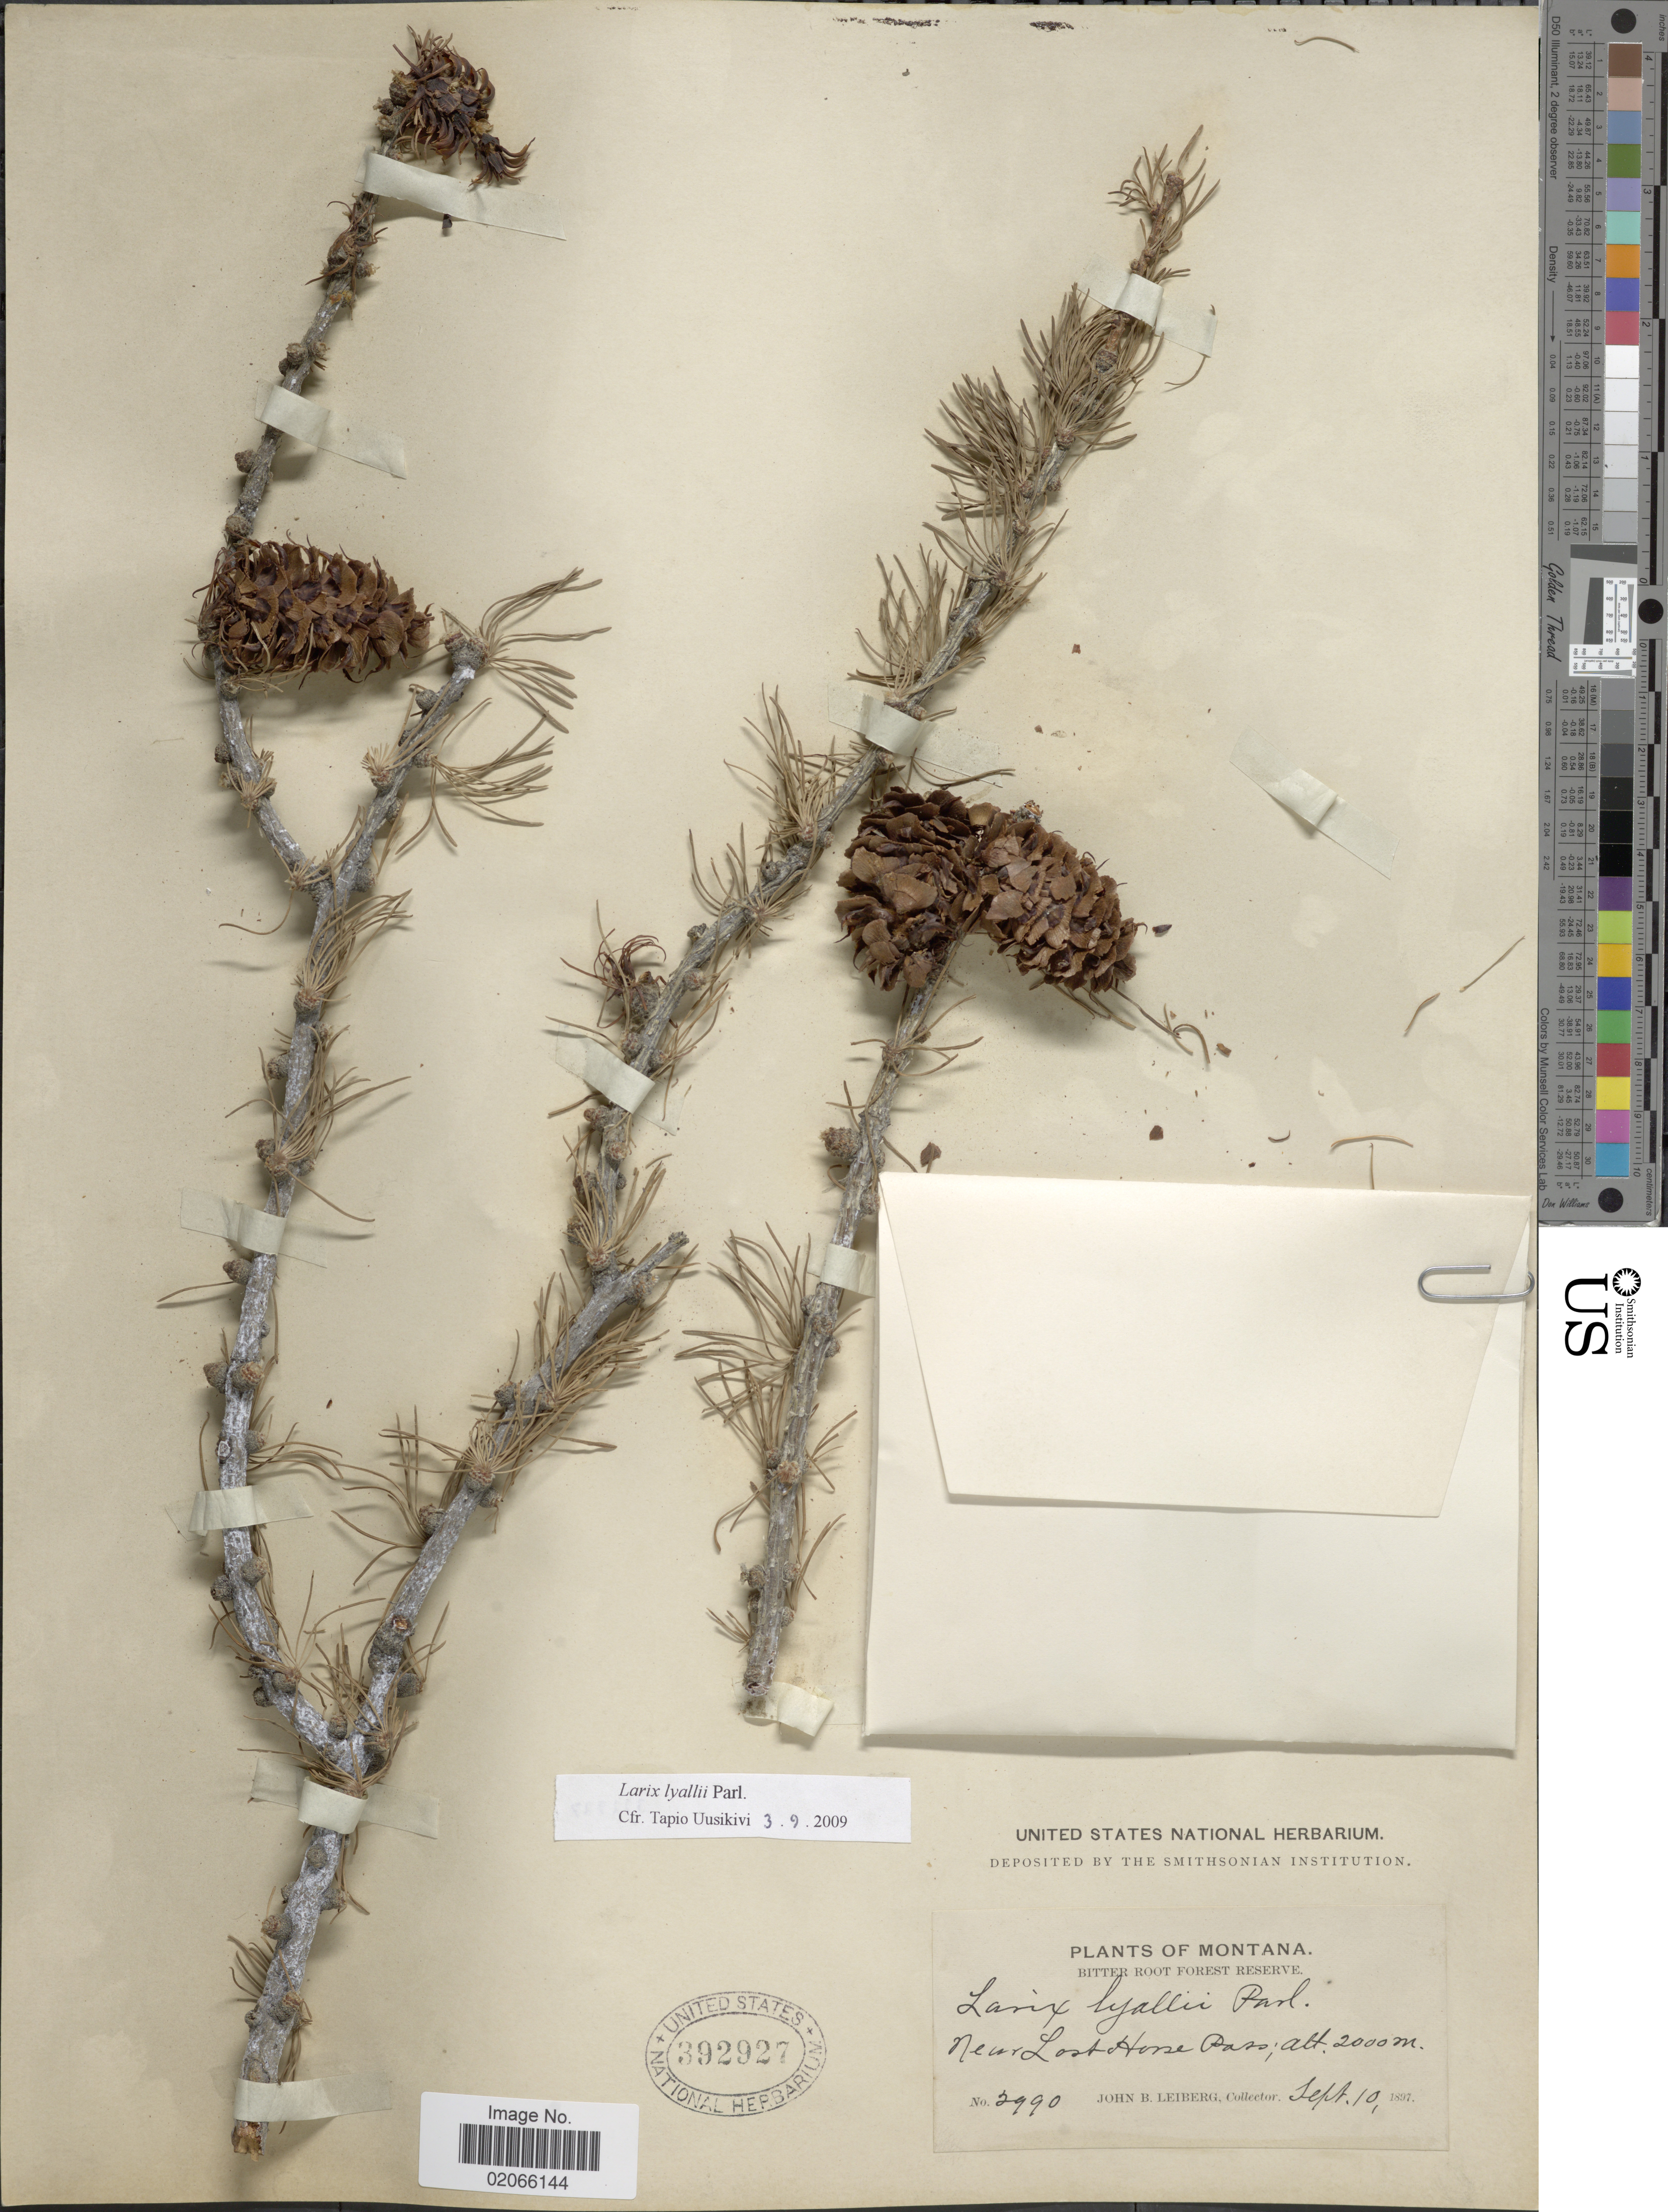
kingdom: Plantae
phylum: Tracheophyta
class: Pinopsida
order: Pinales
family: Pinaceae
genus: Larix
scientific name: Larix lyallii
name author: Parl.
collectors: J. B. Leiberg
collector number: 2990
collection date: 1897-09-10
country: United States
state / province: Montana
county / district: Ravalli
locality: Bitter Root Forest Reserve, Near Lost Horse Pass.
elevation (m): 2000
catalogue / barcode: US 392927